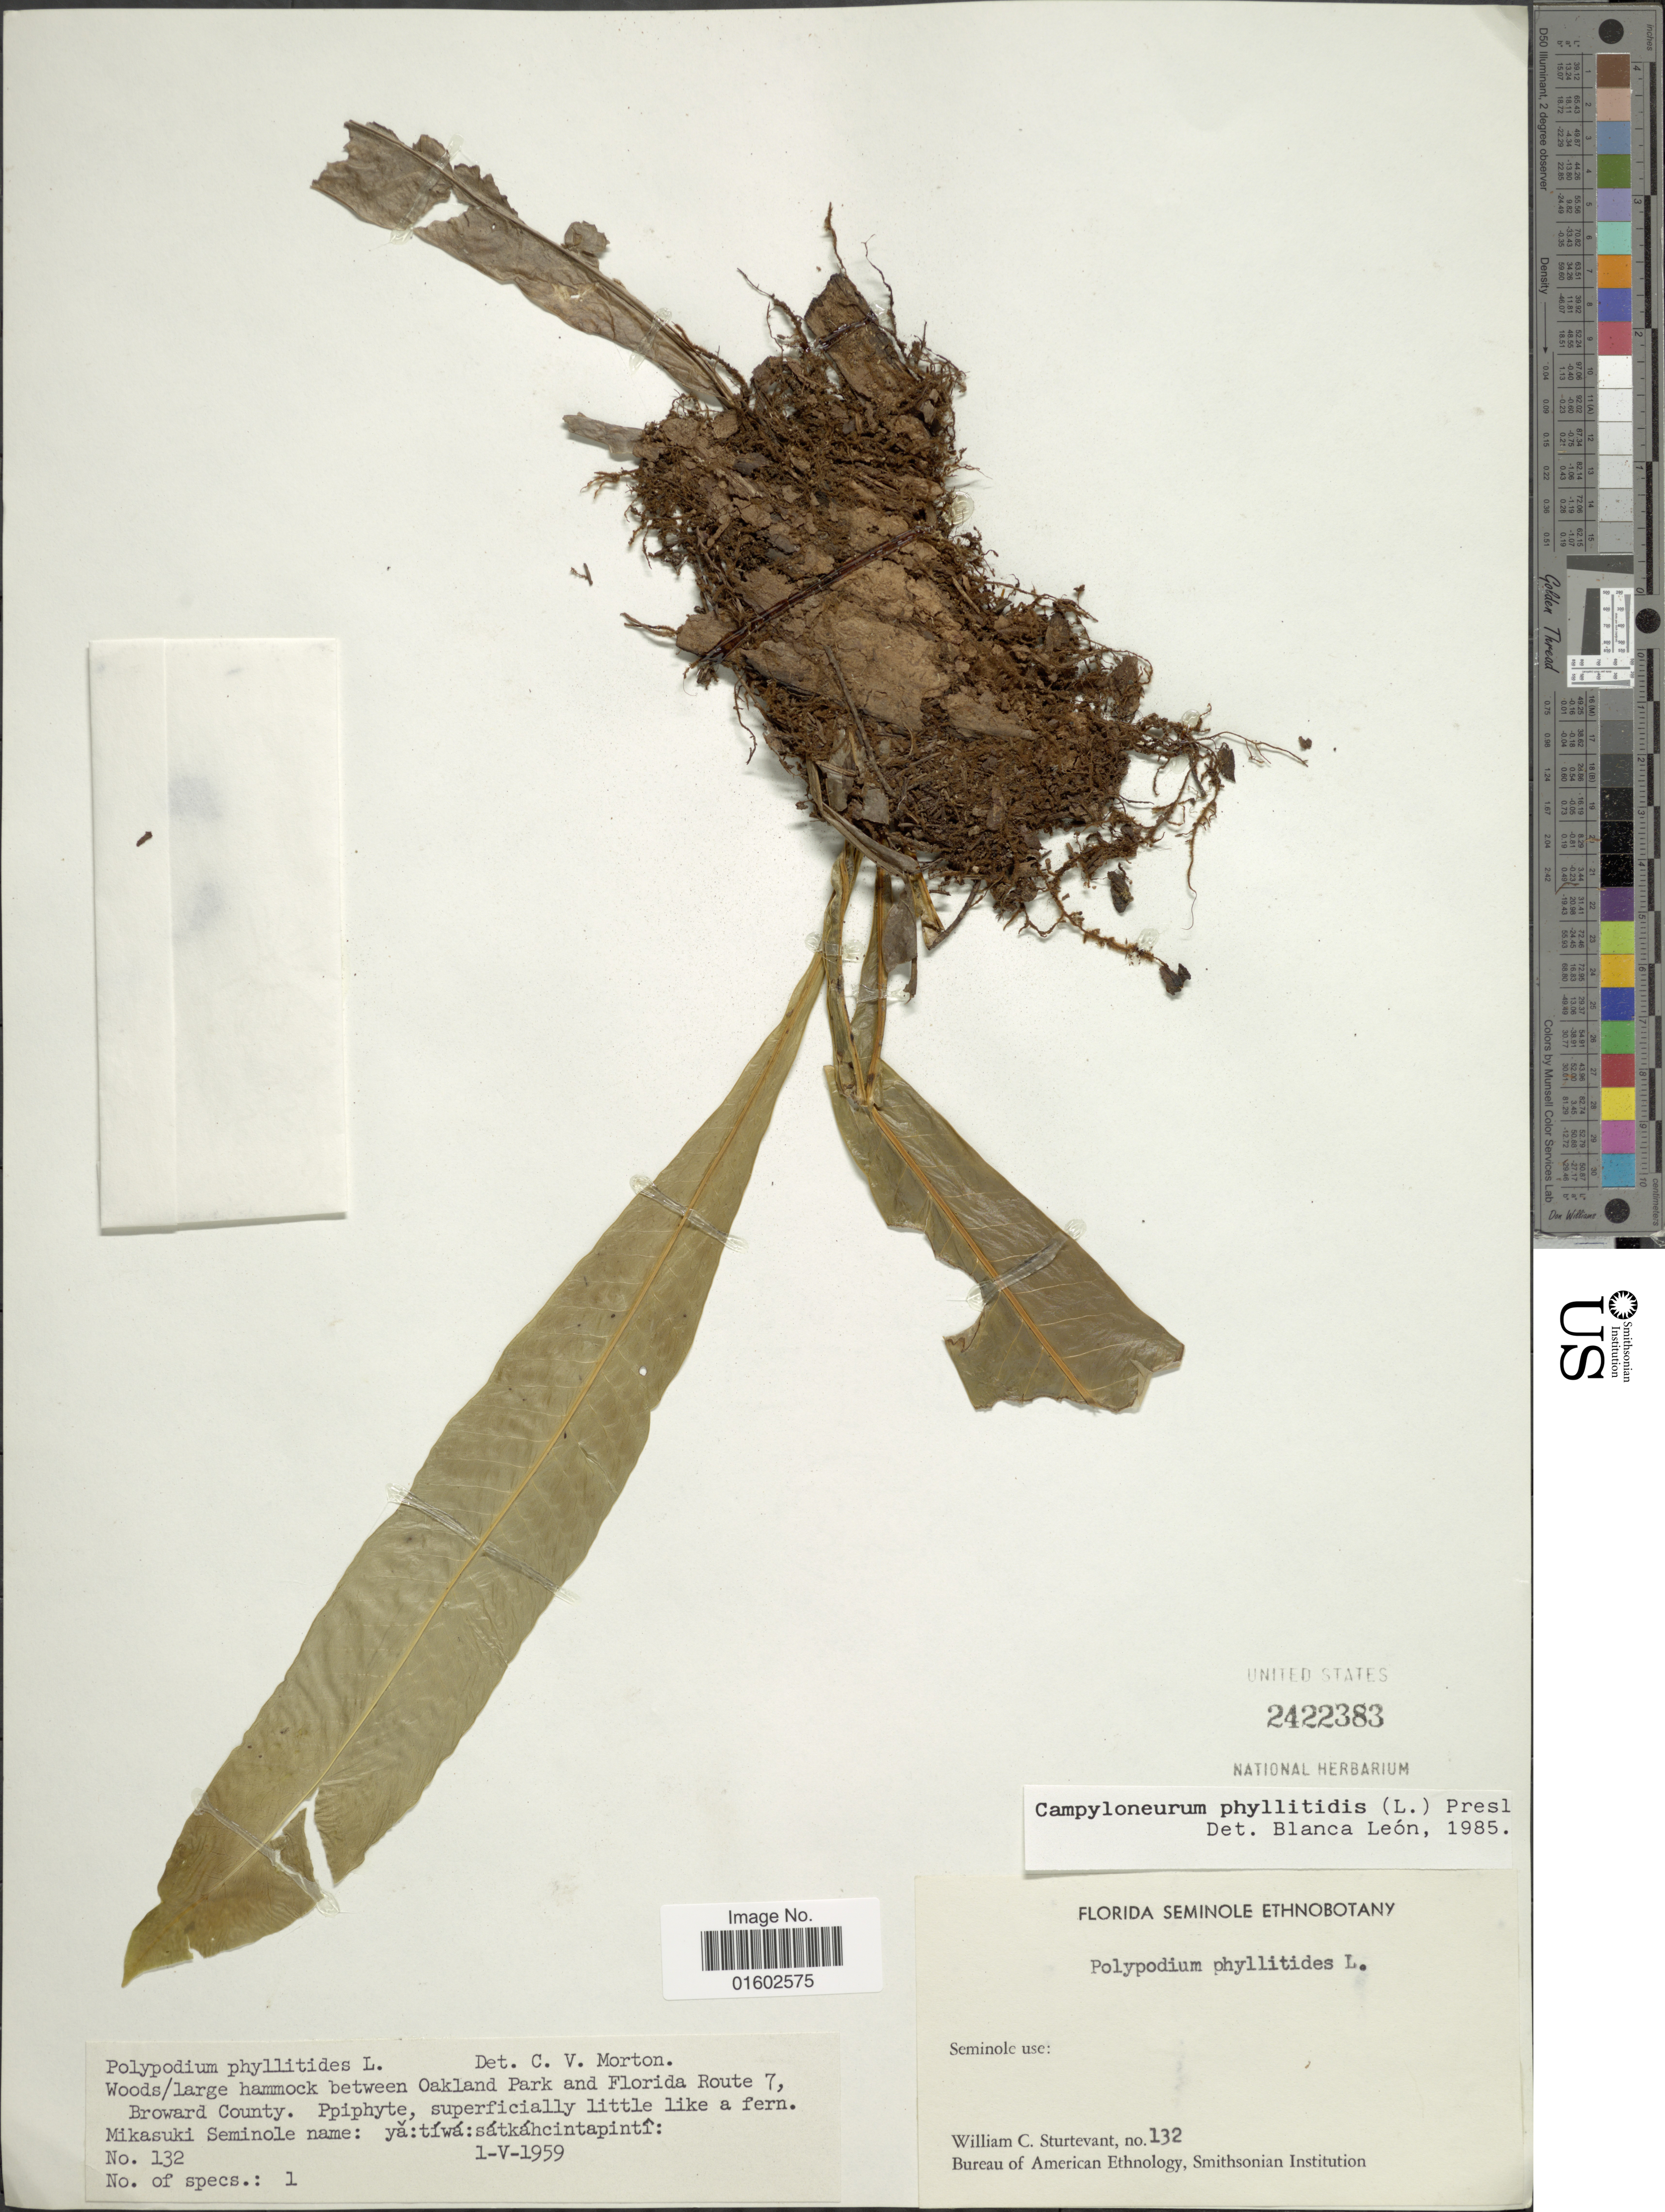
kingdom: Plantae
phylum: Tracheophyta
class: Polypodiopsida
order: Polypodiales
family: Polypodiaceae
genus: Campyloneurum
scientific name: Campyloneurum phyllitidis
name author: (L.) C. Presl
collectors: W. Sturtevant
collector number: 132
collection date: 1959-05-01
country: United States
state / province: Florida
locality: Between Oakland Park and Florida Rout 7, Broward County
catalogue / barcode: US 2422383